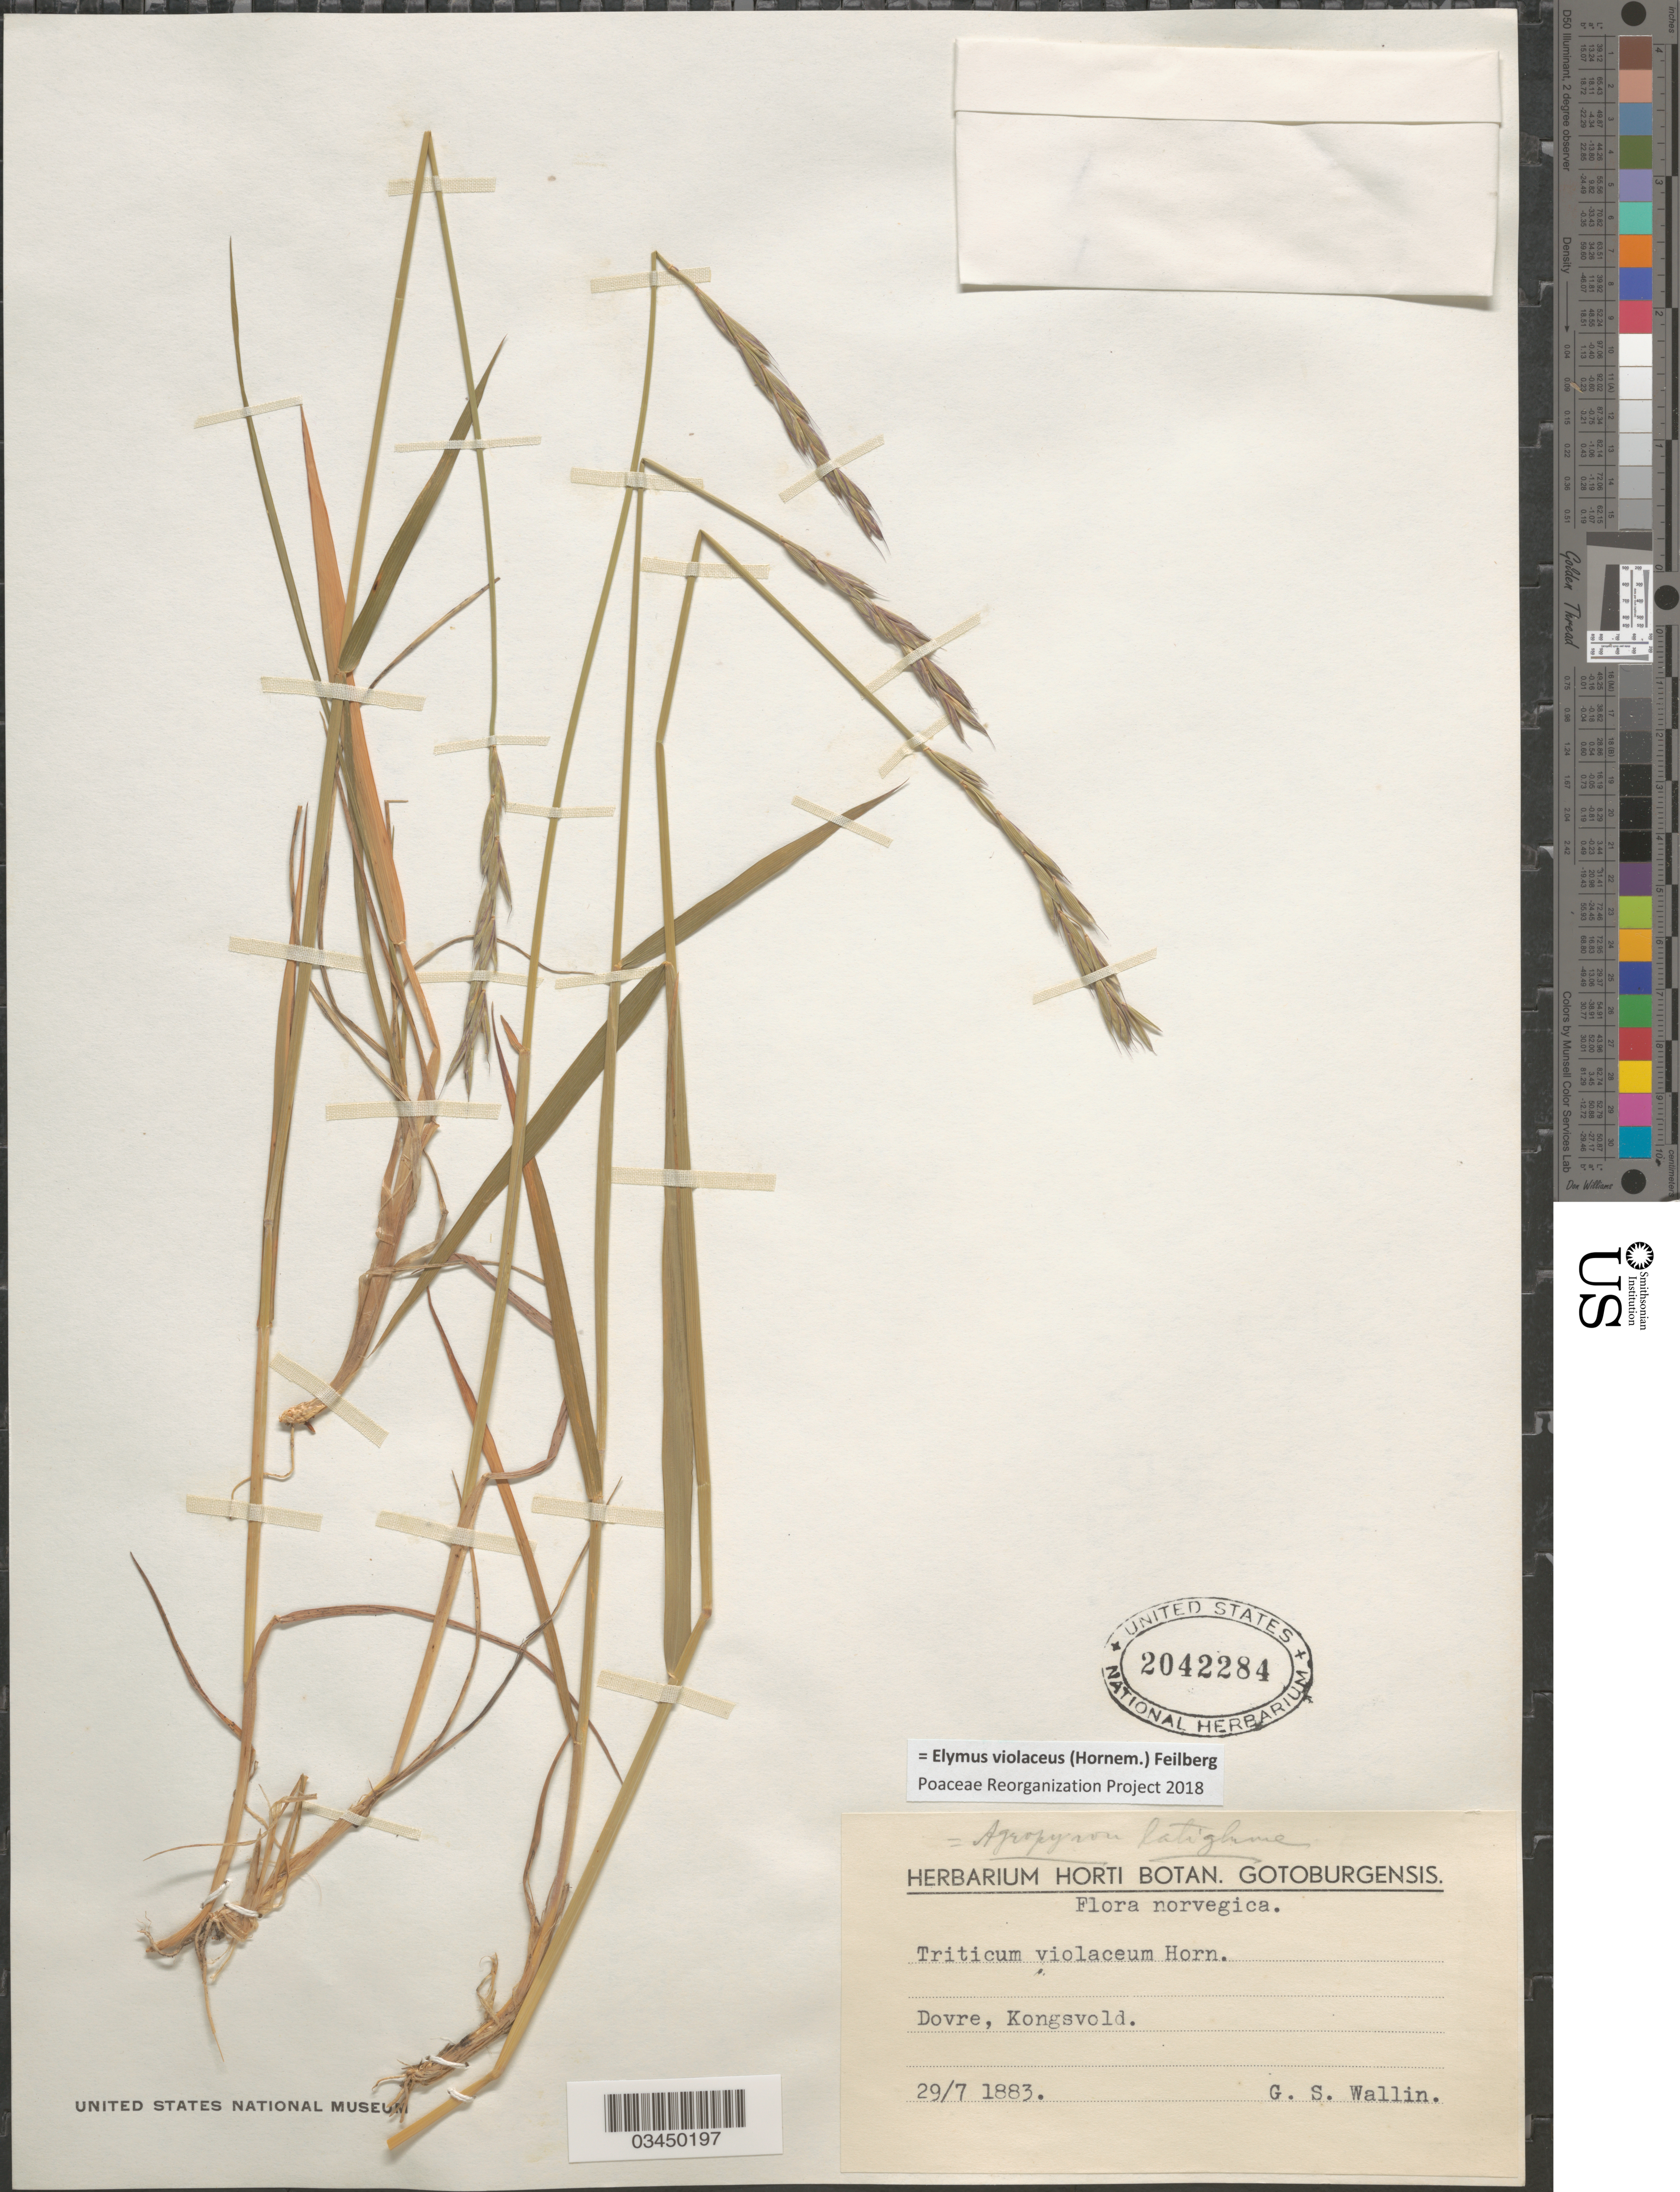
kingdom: Plantae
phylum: Tracheophyta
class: Liliopsida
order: Poales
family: Poaceae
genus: Elymus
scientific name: Elymus violaceus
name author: (Hornem.) Feilberg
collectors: G. Wallin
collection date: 1883-07-29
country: Norway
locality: Norvegica. Dovre, Kongsvold.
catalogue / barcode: US 2042284